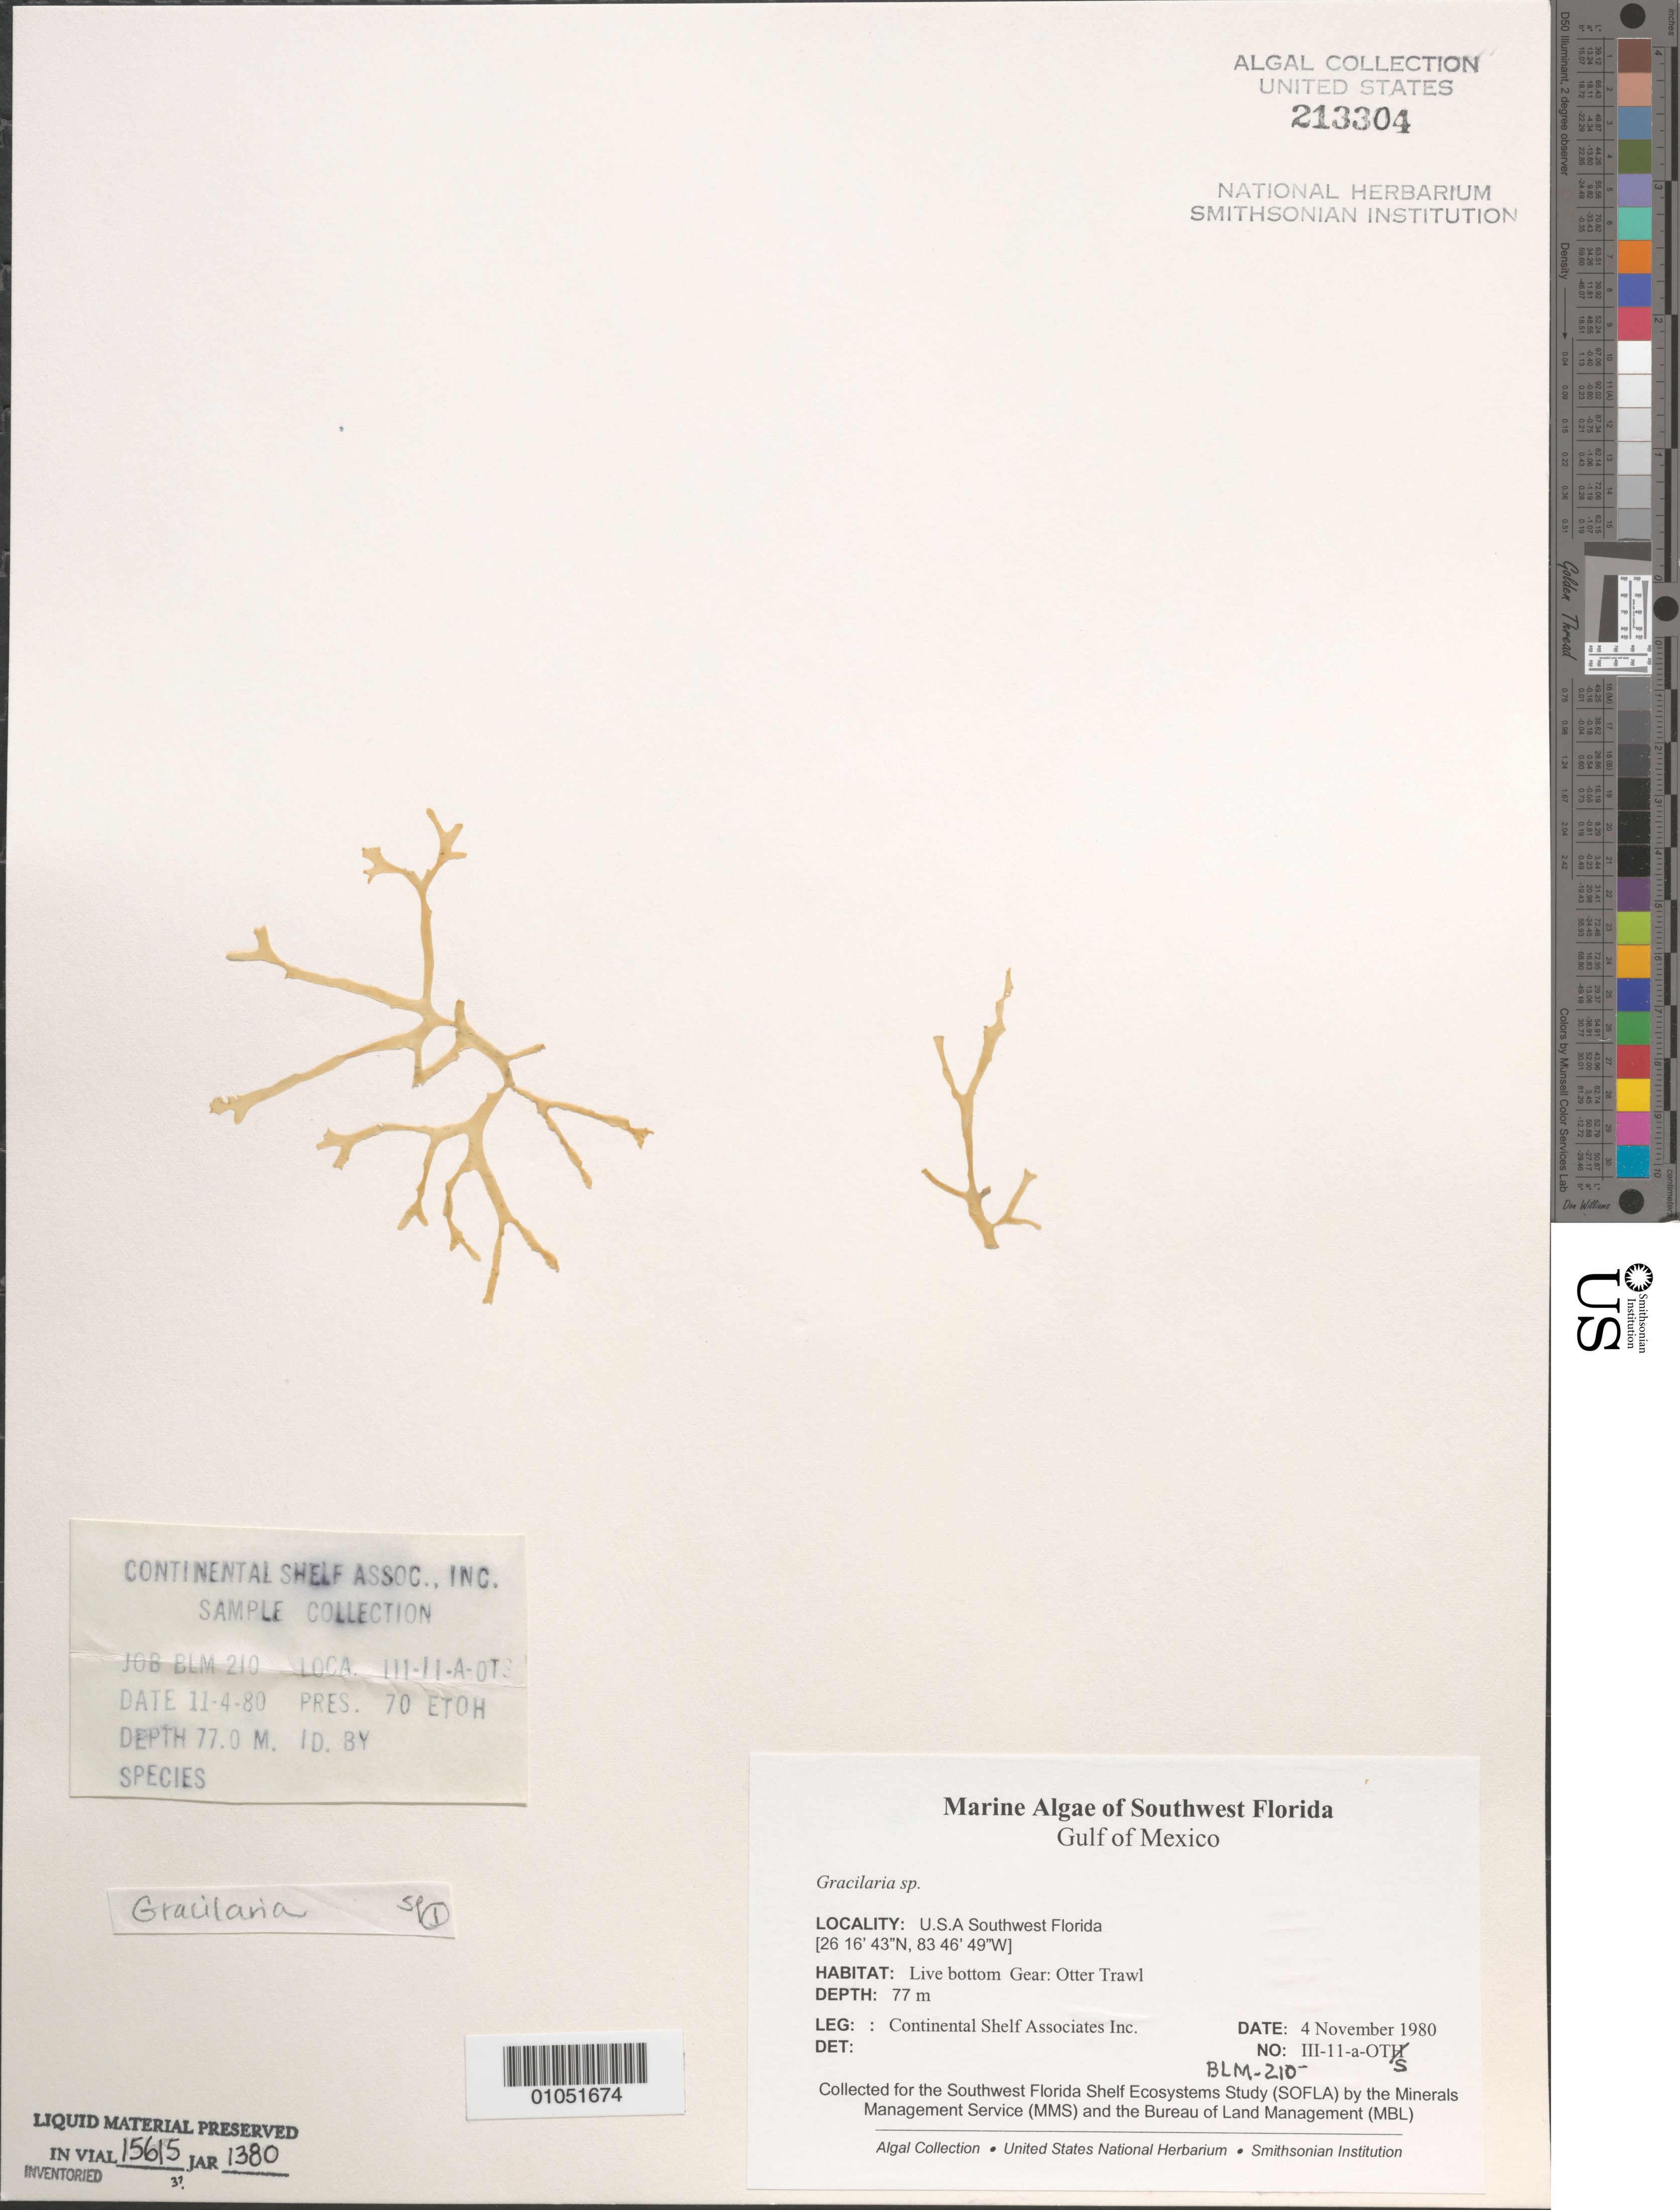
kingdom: Plantae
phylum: Rhodophyta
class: Florideophyceae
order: Gracilariales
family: Gracilariaceae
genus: Gracilaria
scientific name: Gracilaria sp.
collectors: Continental Shelf Associates for the MMS/BLM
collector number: BLM-210-III-11-A-OTS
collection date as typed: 04 Nov 1980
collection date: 1980-11-04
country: United States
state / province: Florida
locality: Gulf of Mexico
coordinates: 26 16'43"N, 83 46'49"W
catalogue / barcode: US 213304